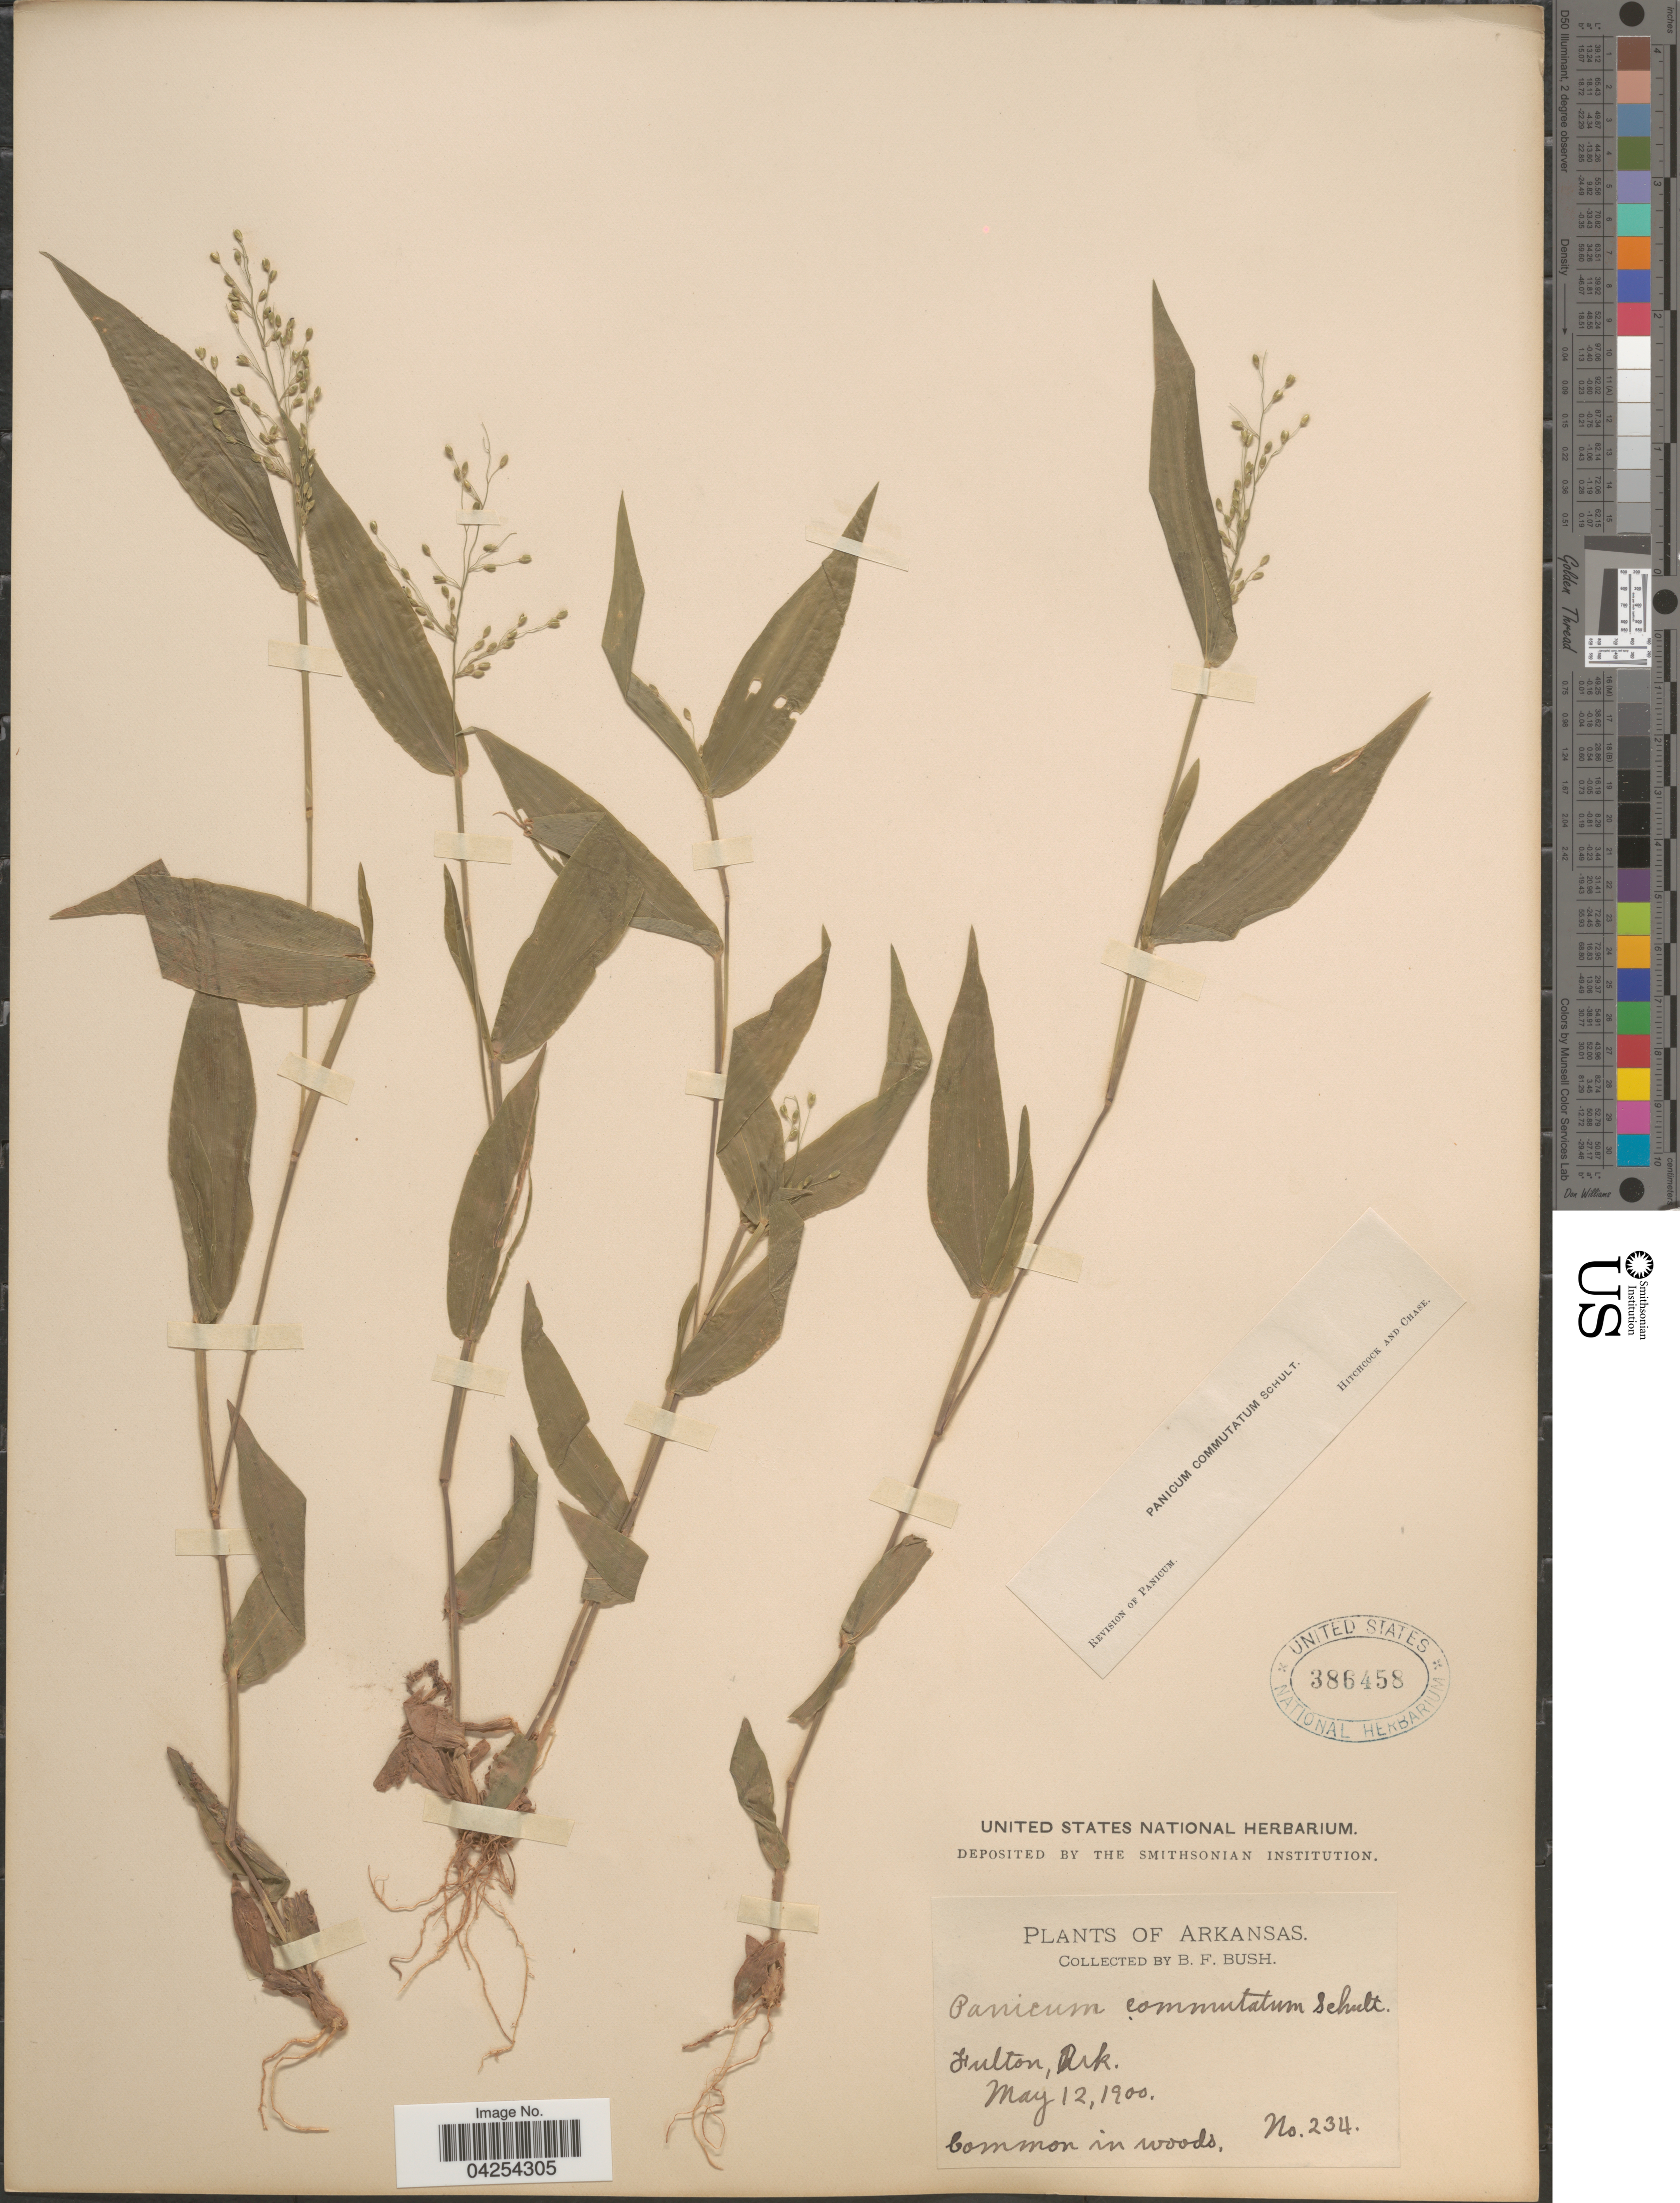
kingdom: Plantae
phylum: Tracheophyta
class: Liliopsida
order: Poales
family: Poaceae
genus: Dichanthelium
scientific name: Dichanthelium commutatum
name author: (Schult.) Gould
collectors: B. F. Bush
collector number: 234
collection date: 1900-05-12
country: United States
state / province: Arkansas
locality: Fulton.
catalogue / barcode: US 386458